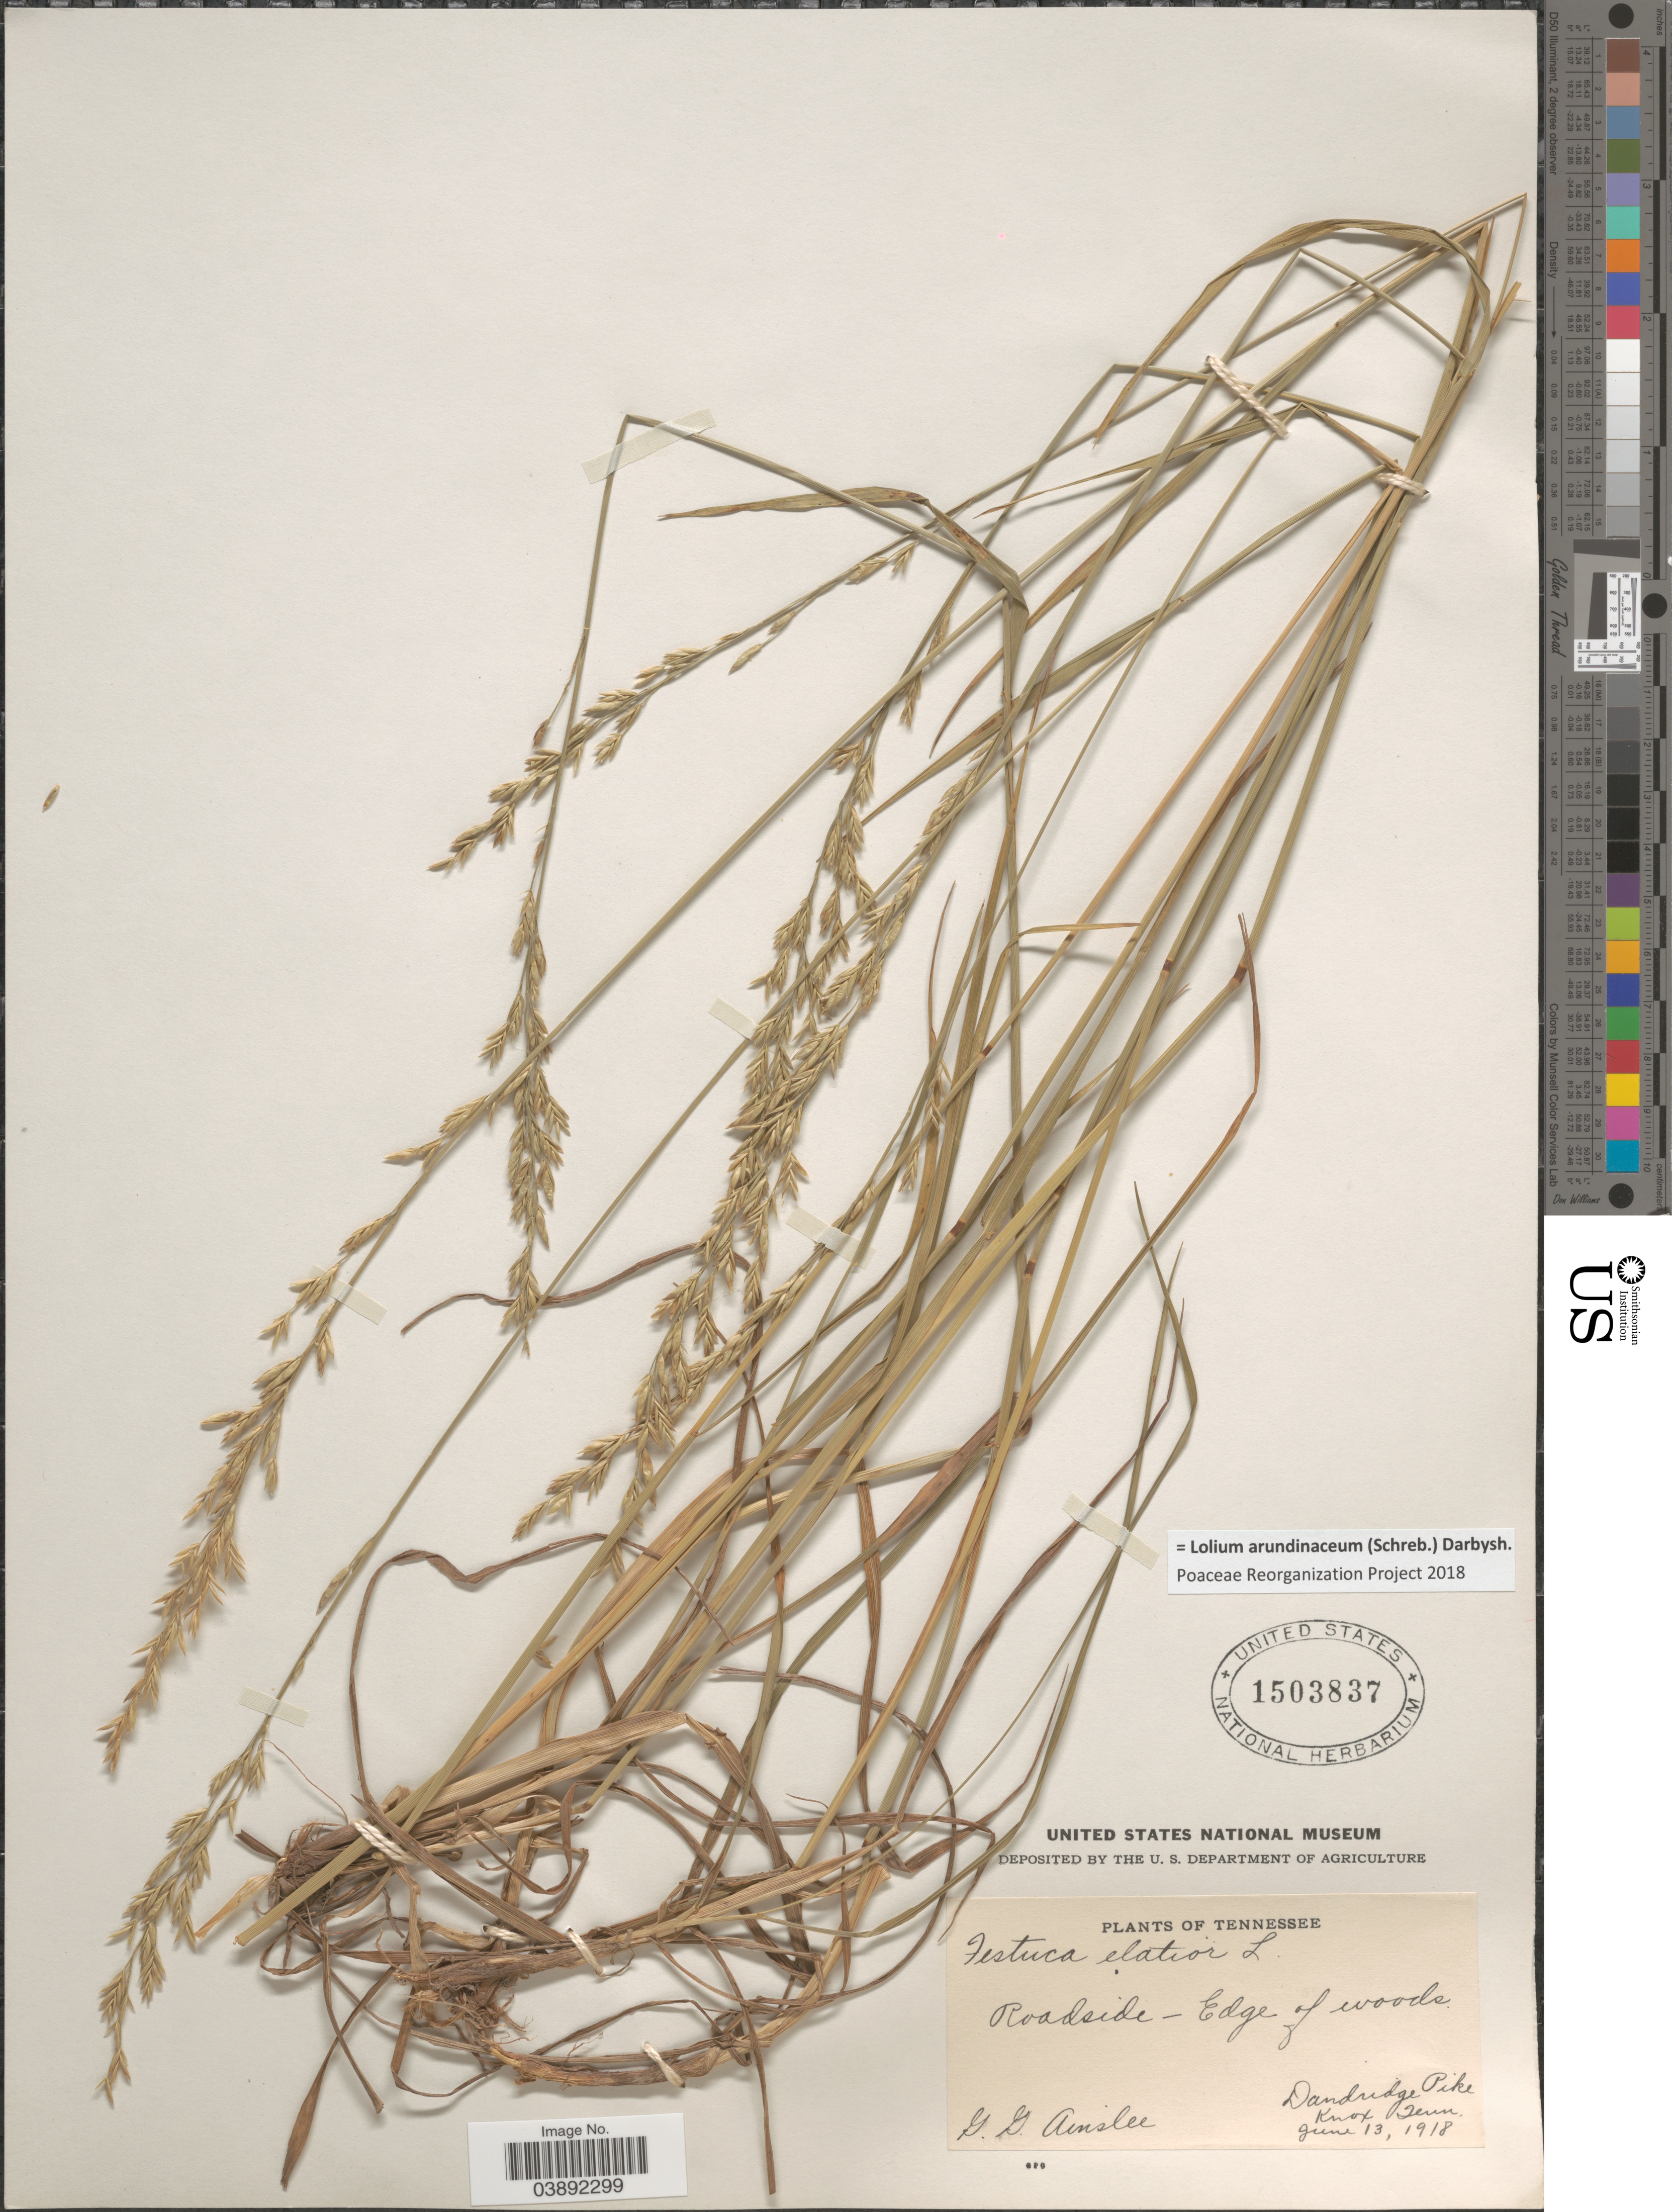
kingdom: Plantae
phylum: Tracheophyta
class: Liliopsida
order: Poales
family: Poaceae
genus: Lolium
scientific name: Lolium arundinaceum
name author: (Schreb.) Darbysh.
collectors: G. Ainslee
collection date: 1918-06-13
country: United States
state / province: Tennessee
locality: Roadside - Edge of woods. Dandridge Pike. Knox.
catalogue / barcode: US 1503837